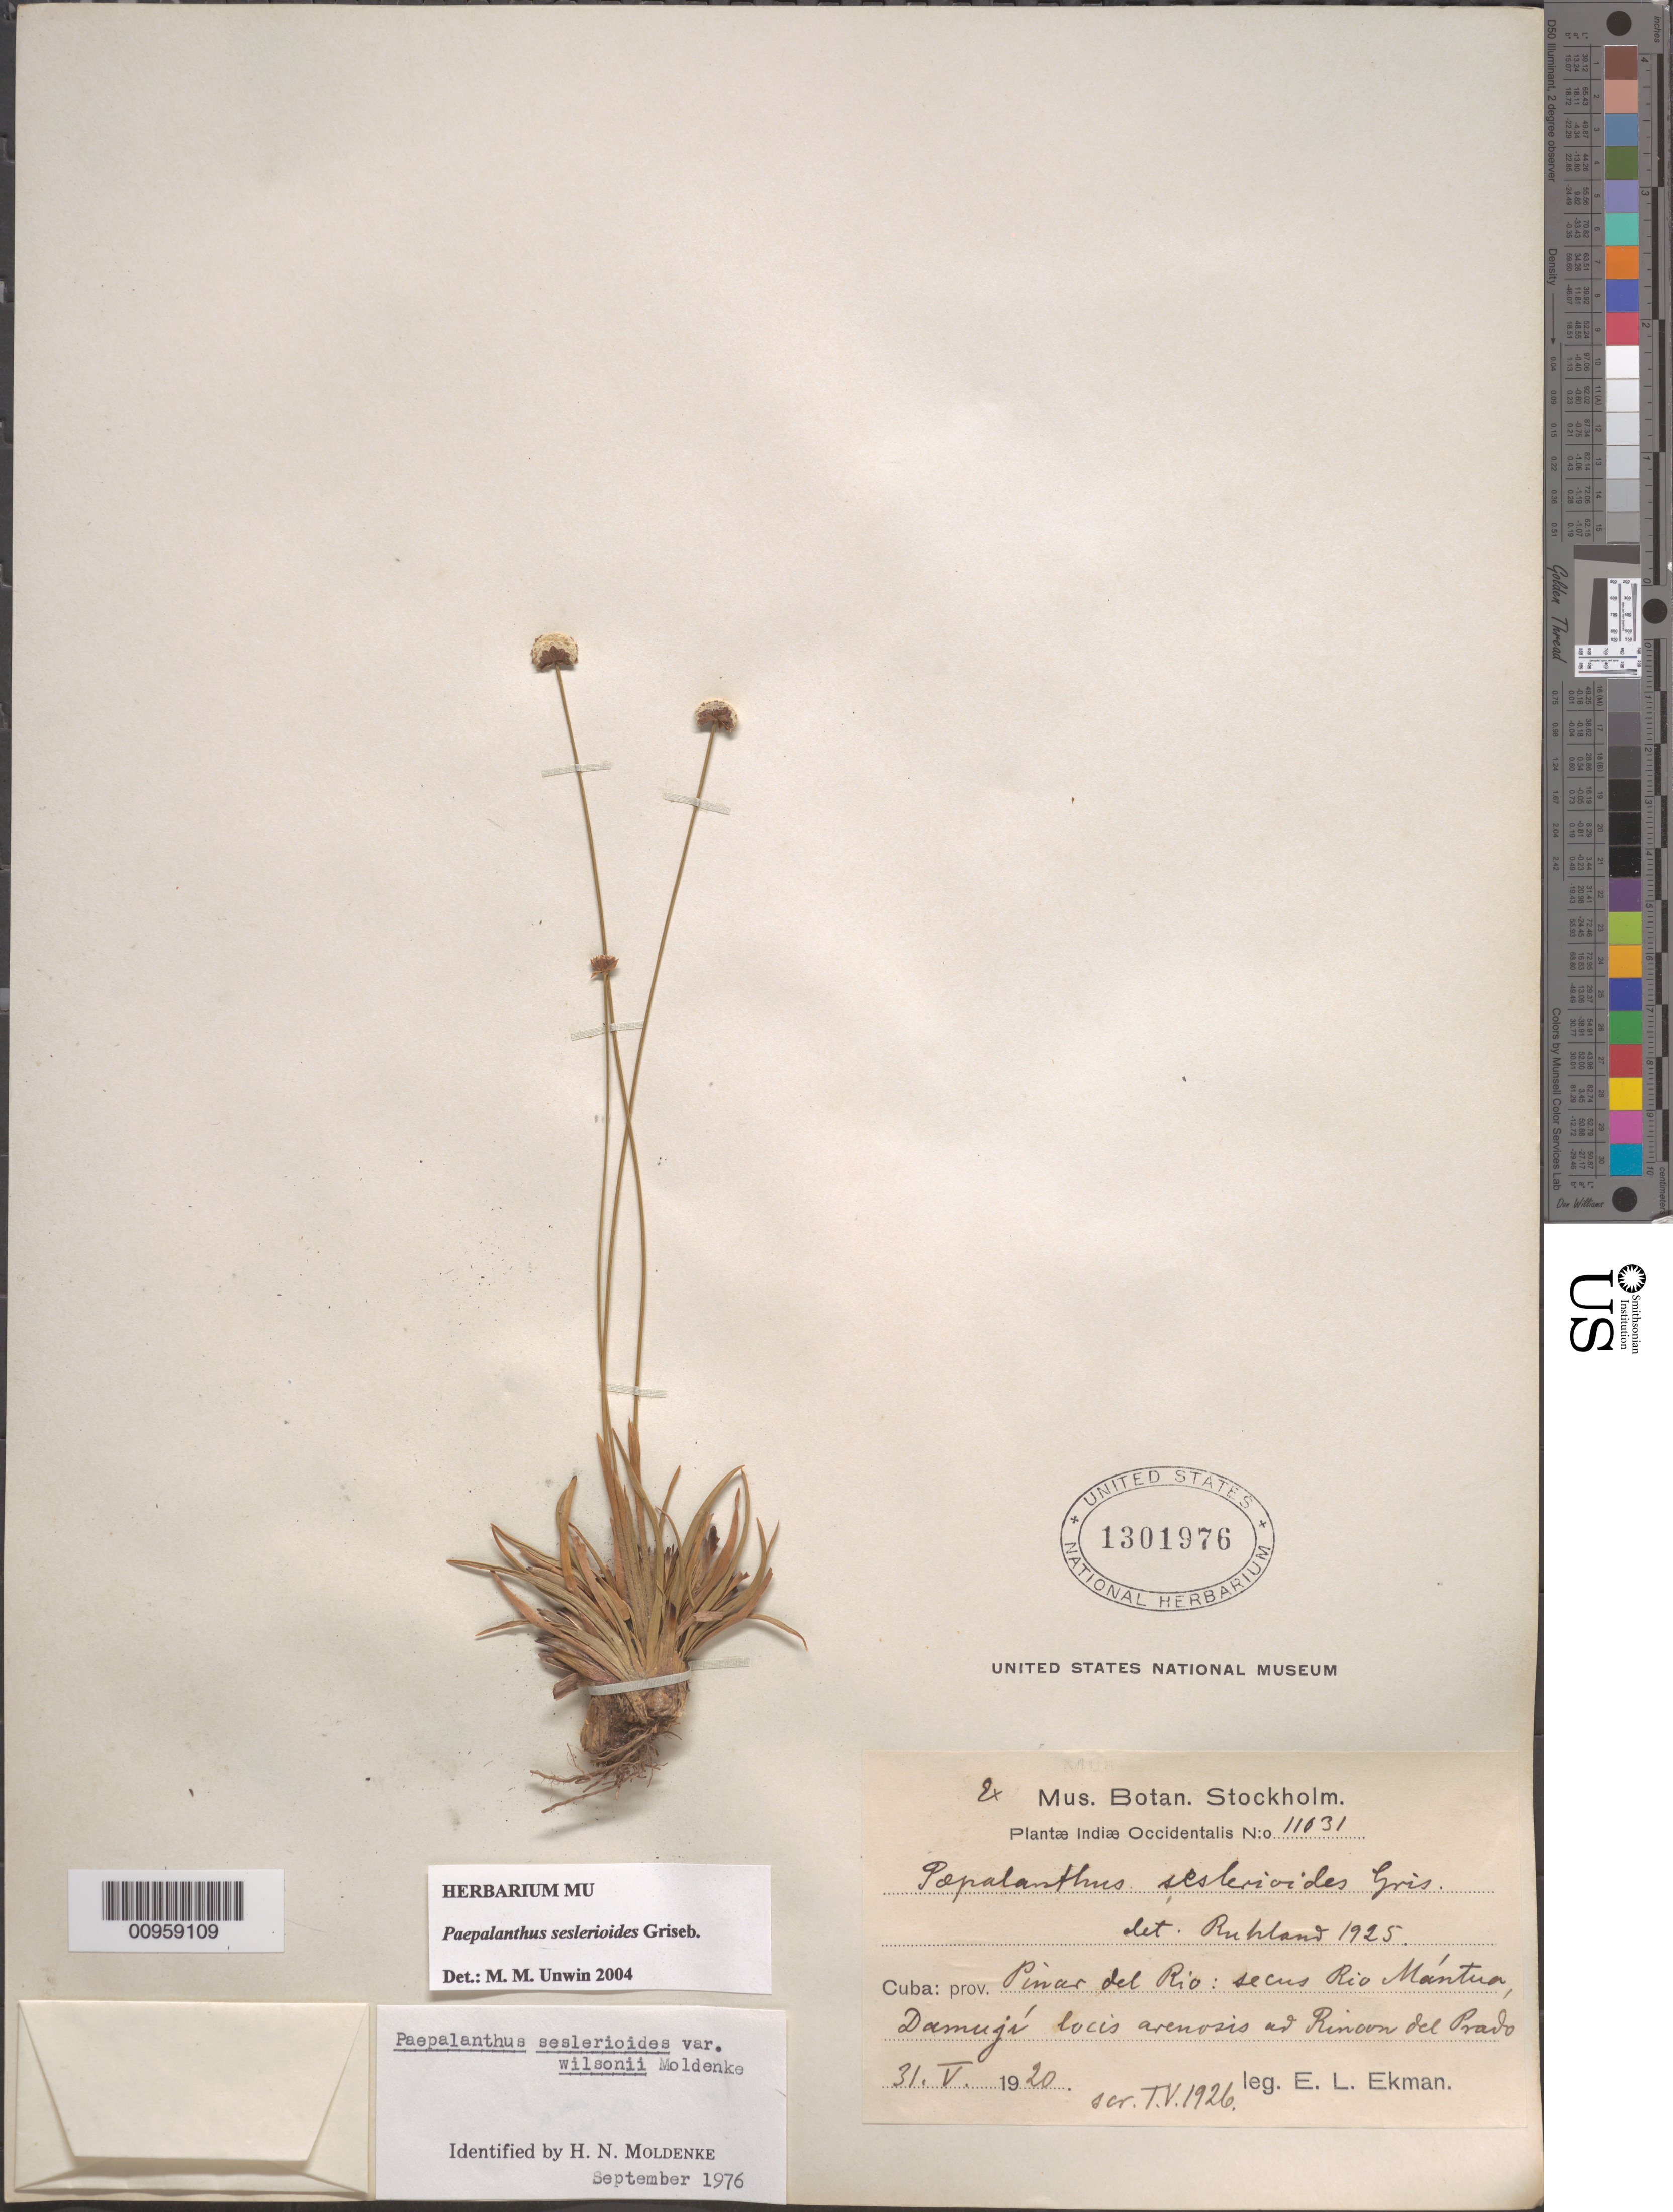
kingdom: Plantae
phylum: Tracheophyta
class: Liliopsida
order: Poales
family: Eriocaulaceae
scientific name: Giuliettia seslerioides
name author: (Griseb.) Andrino & Sano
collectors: E. L. Ekman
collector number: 11031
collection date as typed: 31 May 1920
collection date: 1920-05-31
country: Cuba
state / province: Pinar del Río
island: Cuba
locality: Secus Rio Mántua, Damují, ad Rincon del Prado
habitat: Locis arenosis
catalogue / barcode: US 1301976